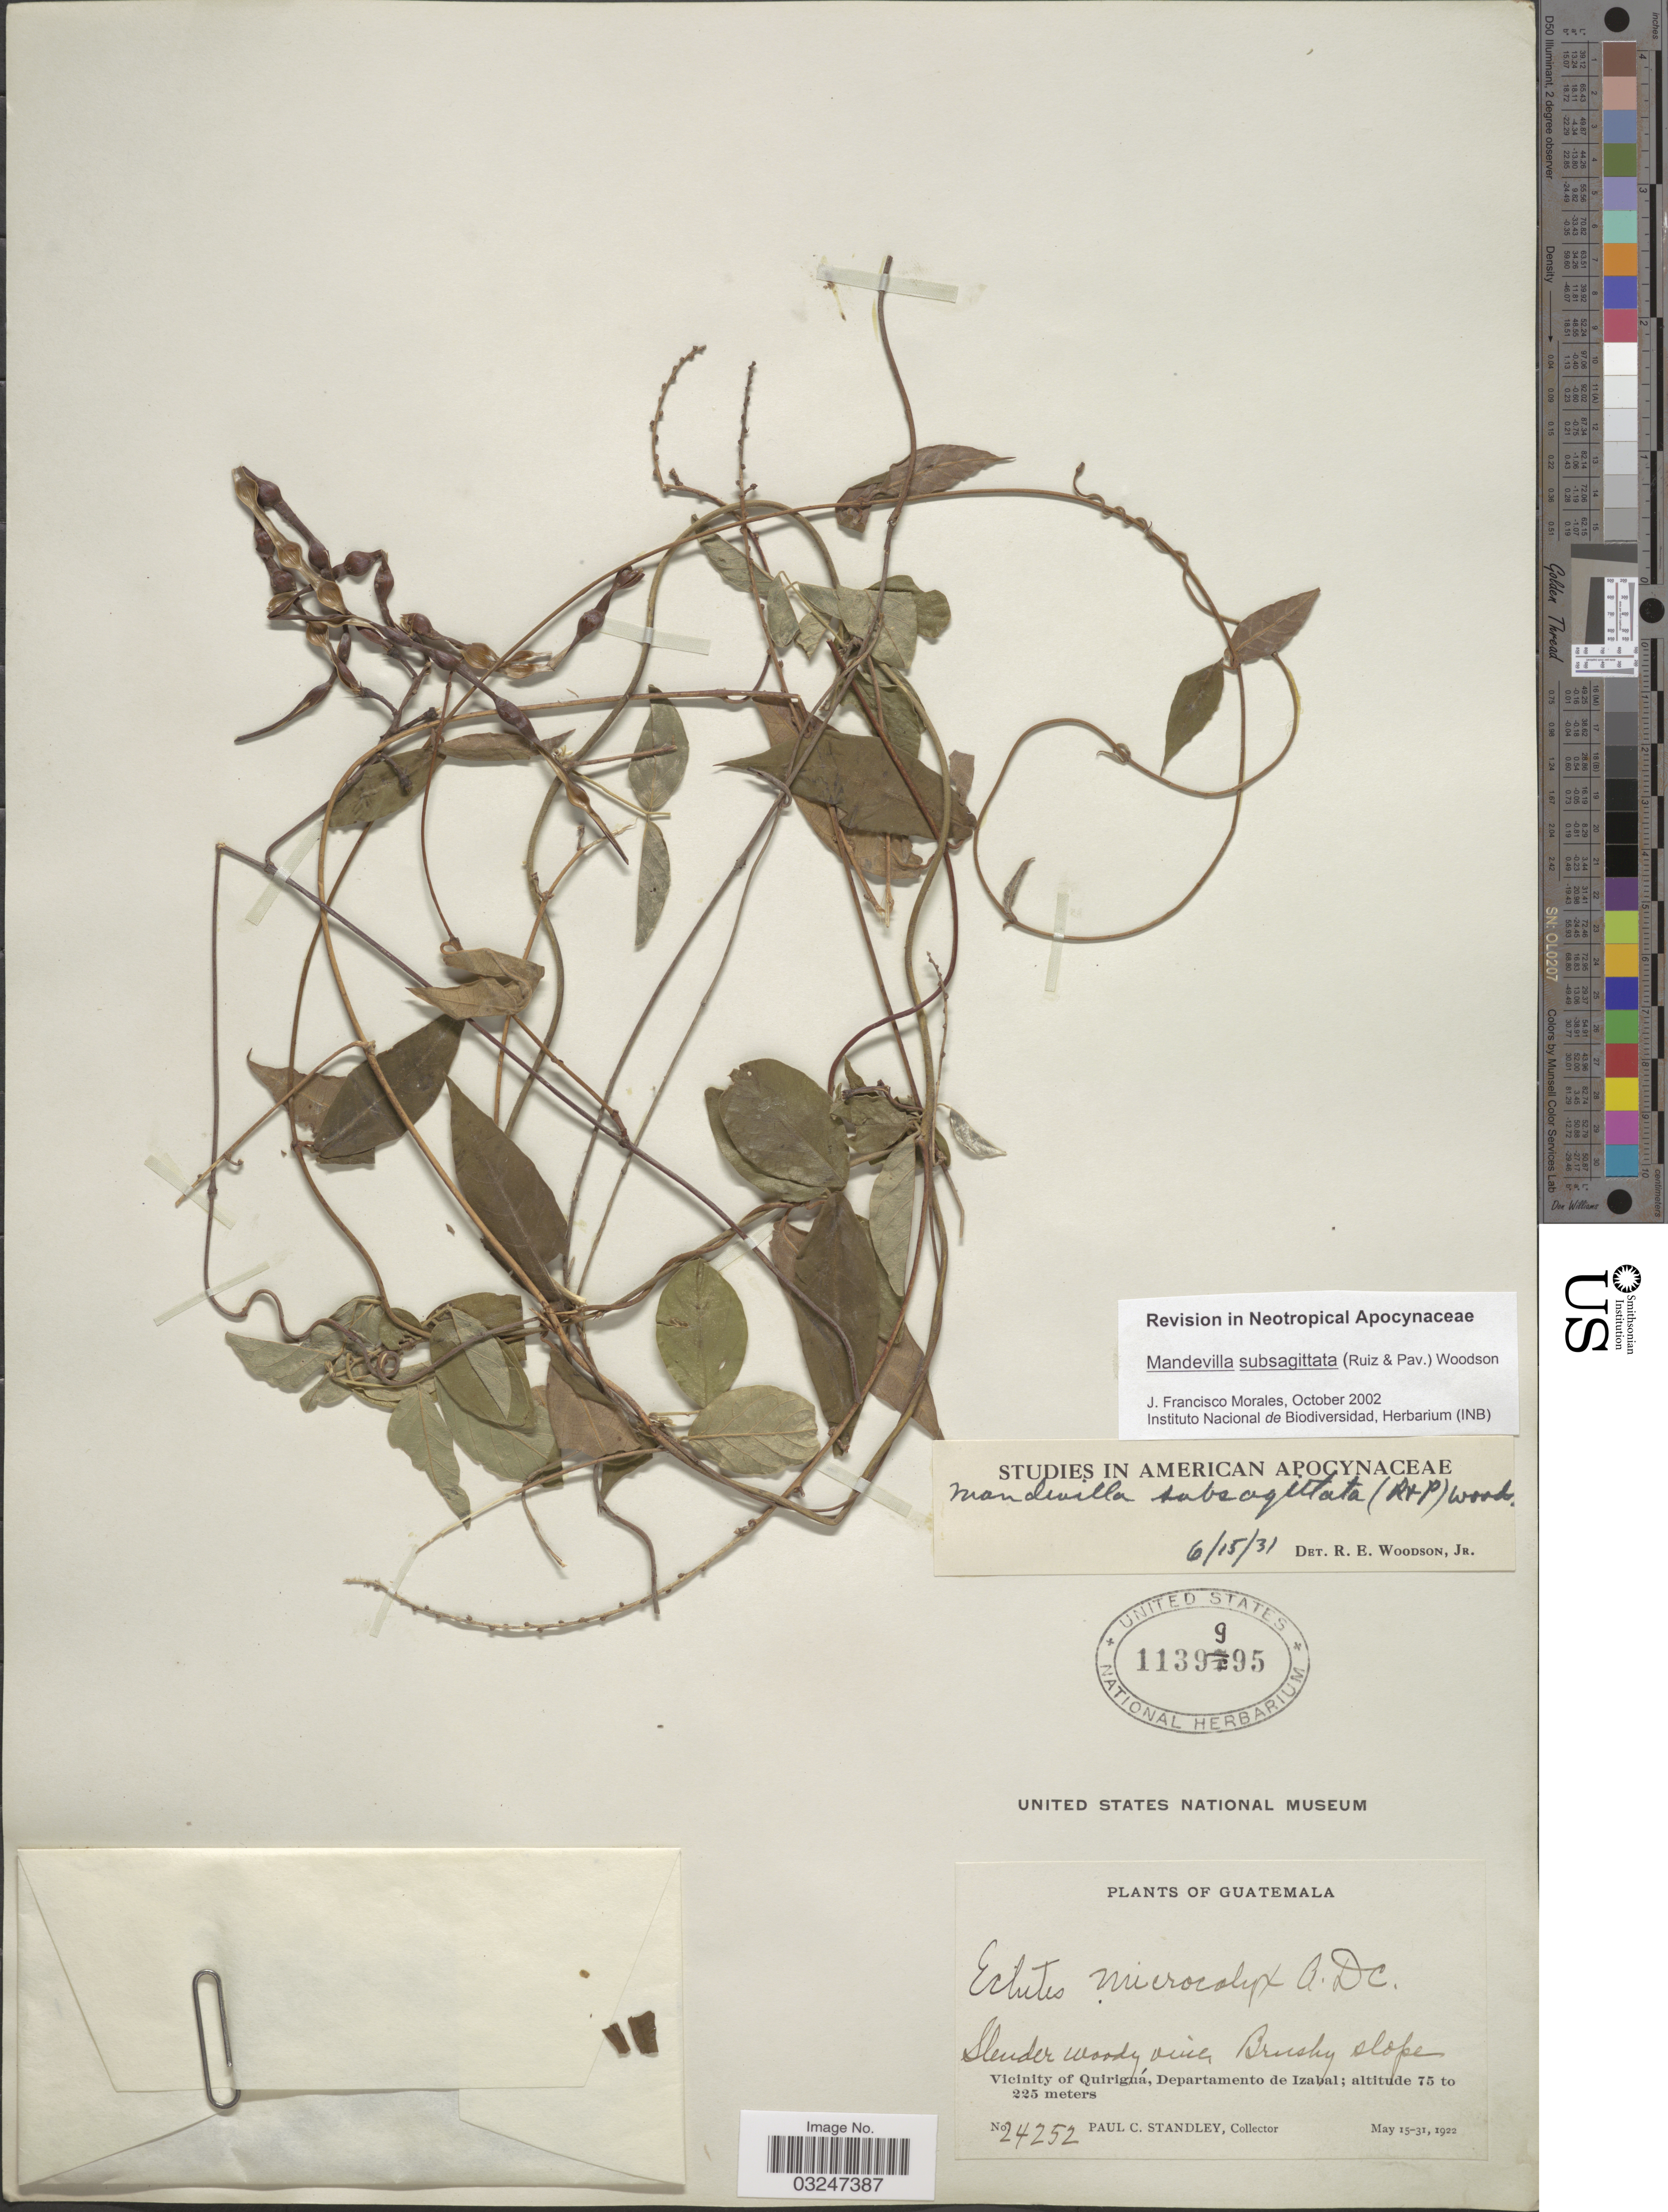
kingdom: Plantae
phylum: Tracheophyta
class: Magnoliopsida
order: Gentianales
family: Apocynaceae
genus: Mandevilla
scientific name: Mandevilla subsagittata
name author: (Ruiz & Pav.) Woodson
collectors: P. C. Standley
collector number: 24252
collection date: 1922-05-15/1922-05-31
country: Guatemala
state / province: Izabal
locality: Vicinity of Quiriguá, Departamento de Izabal.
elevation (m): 75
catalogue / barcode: US 1139995